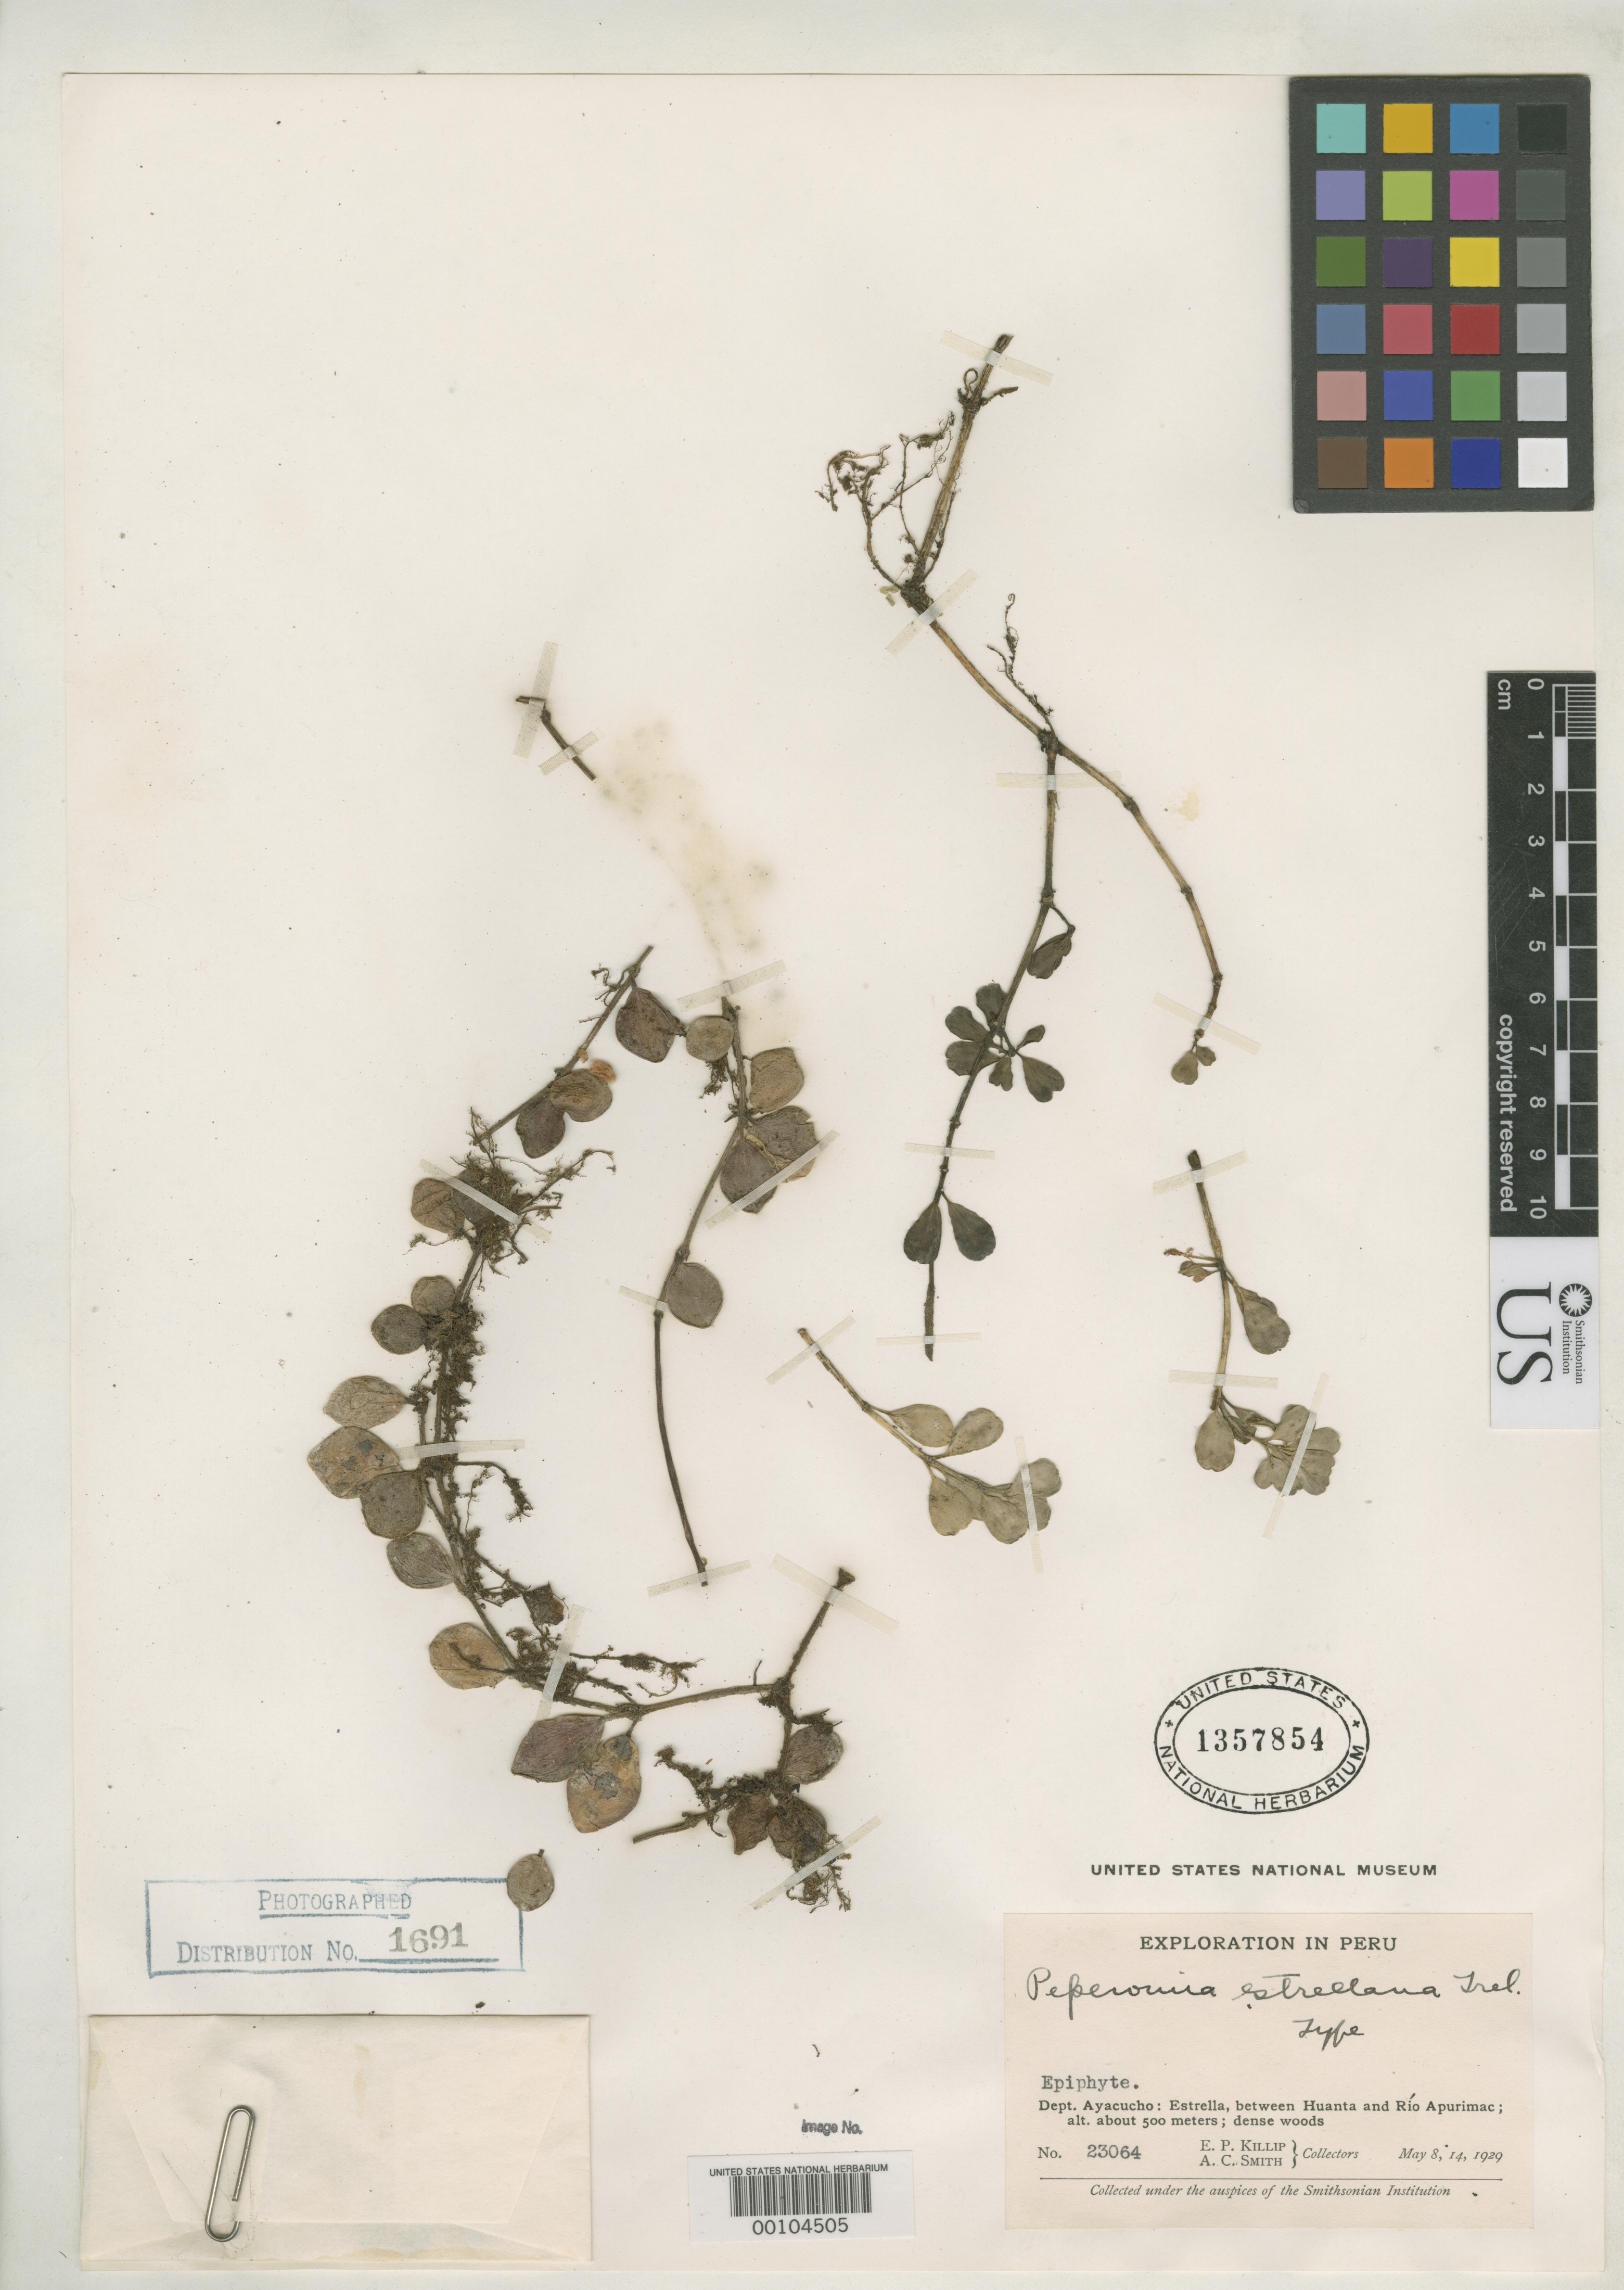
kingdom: Plantae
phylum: Tracheophyta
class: Magnoliopsida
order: Piperales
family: Piperaceae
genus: Peperomia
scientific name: Peperomia estrellana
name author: Trel. in J.F. Macbr.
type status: Holotype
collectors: E. P. Killip & A. C. Smith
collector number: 23064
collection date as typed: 08 May 1929 or 14 May 1929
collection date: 1929-05-08 or 1929-05-14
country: Peru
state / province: Ayacucho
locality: Estrella, between Huanta and Río Apurímac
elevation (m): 500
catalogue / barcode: US 1357854